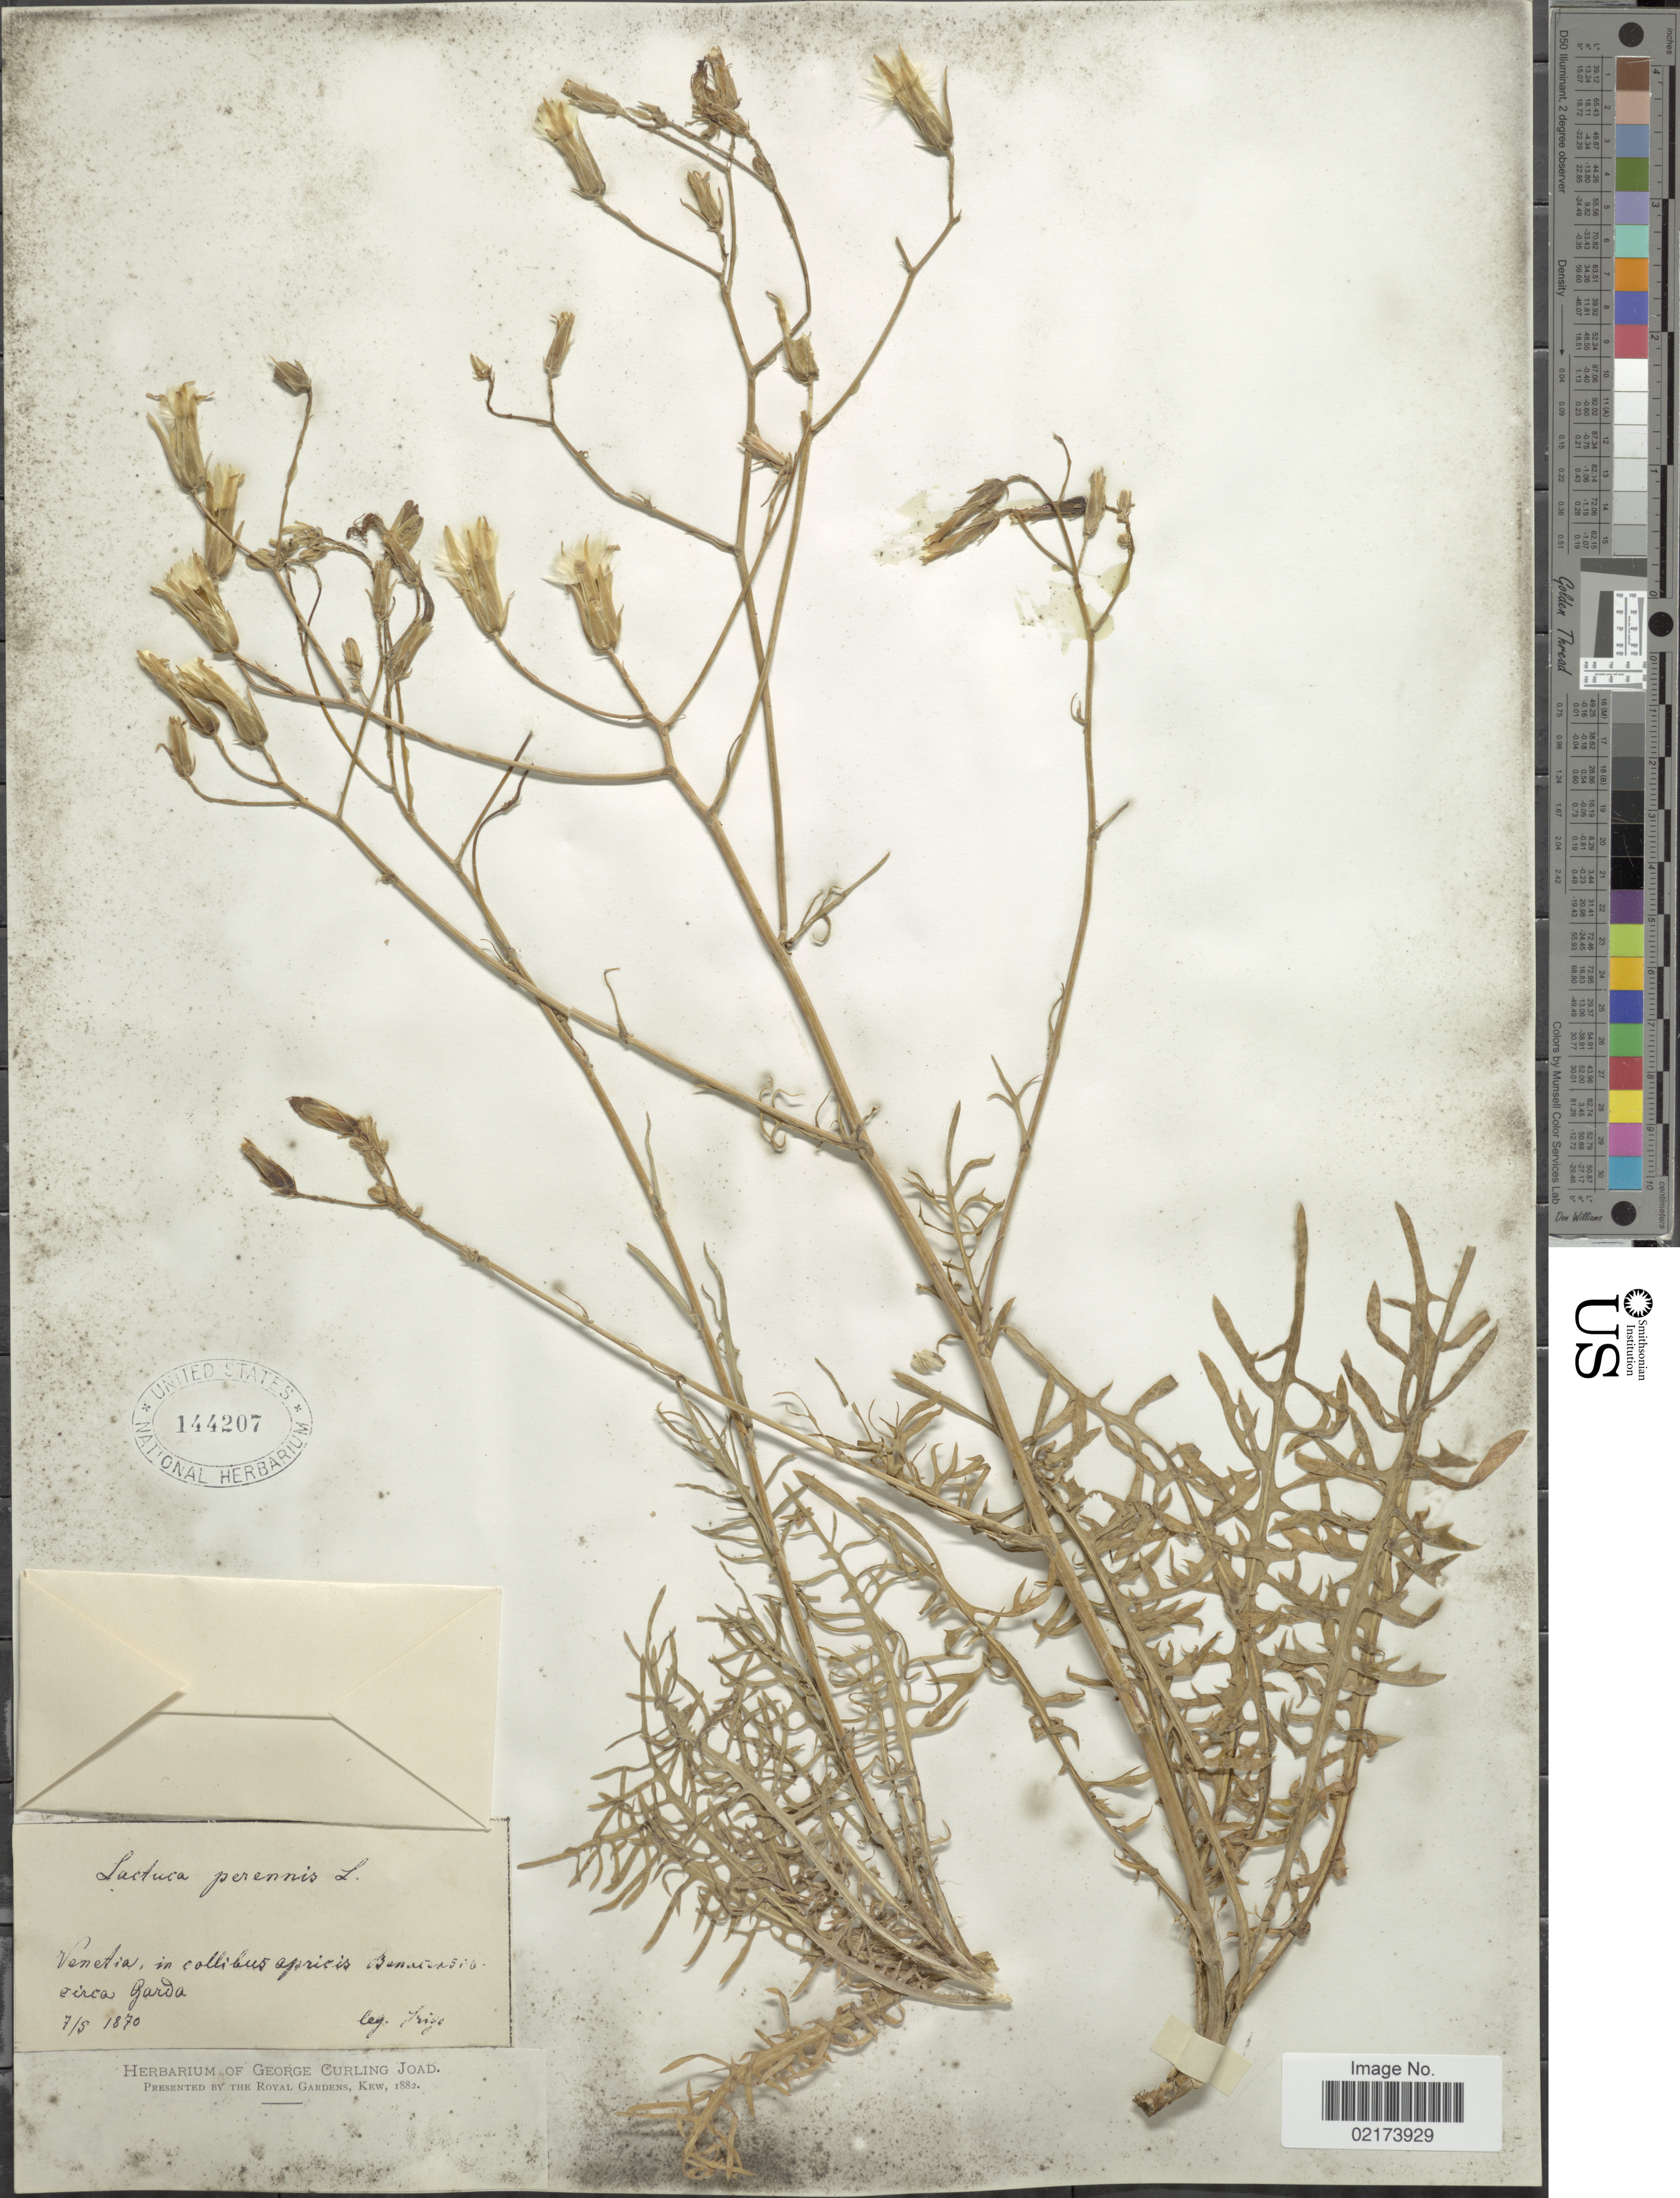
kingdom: Plantae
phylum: Tracheophyta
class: Magnoliopsida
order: Asterales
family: Asteraceae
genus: Lactuca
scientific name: Lactuca perennis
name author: L.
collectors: -. Frigo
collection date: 1870-05-07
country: Italy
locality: Venetia, Benaiensib circa Garda [interpreted]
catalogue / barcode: US 144207